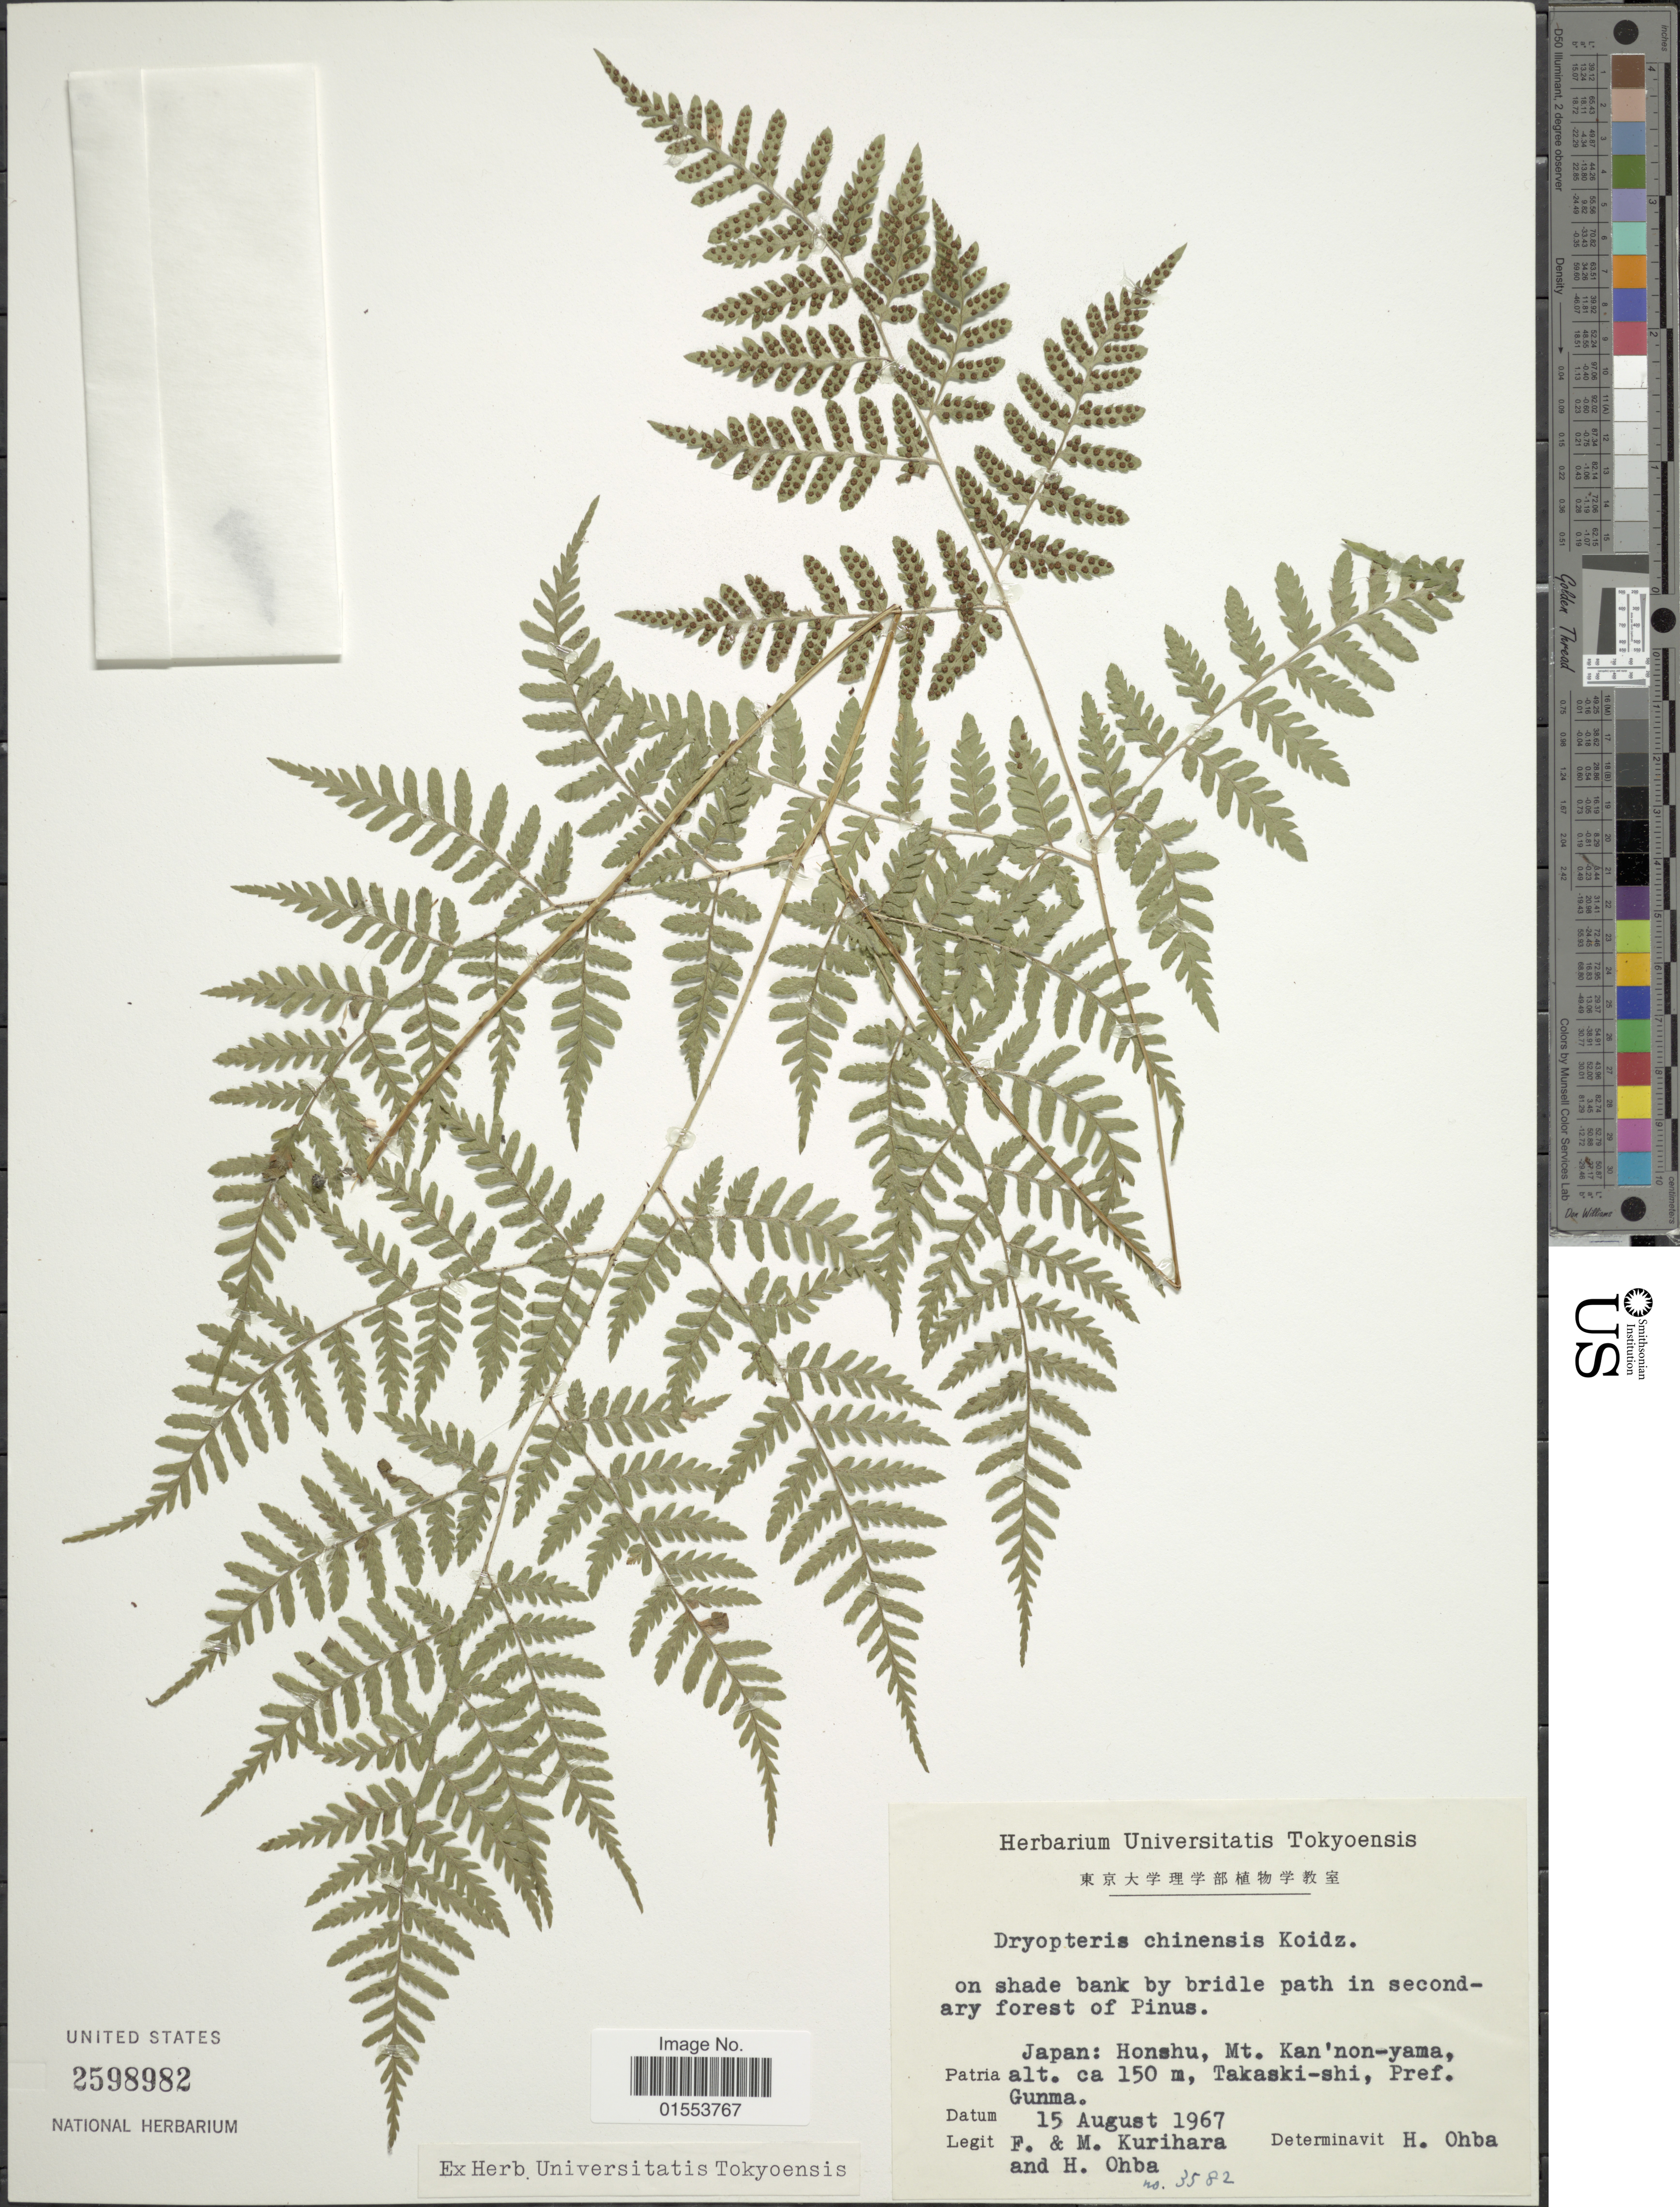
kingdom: Plantae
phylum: Tracheophyta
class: Polypodiopsida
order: Polypodiales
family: Dryopteridaceae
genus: Dryopteris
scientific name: Dryopteris chinensis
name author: (Baker) Koidz.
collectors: F. Kurihara, M. Kurihara & H. Ohba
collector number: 3582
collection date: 1967-08-15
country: Japan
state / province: Gunma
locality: Japan: Honshu, Mt, Kan'non-yama. Takaski-shi, Pref. Gunma.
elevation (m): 150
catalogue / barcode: US 2598982